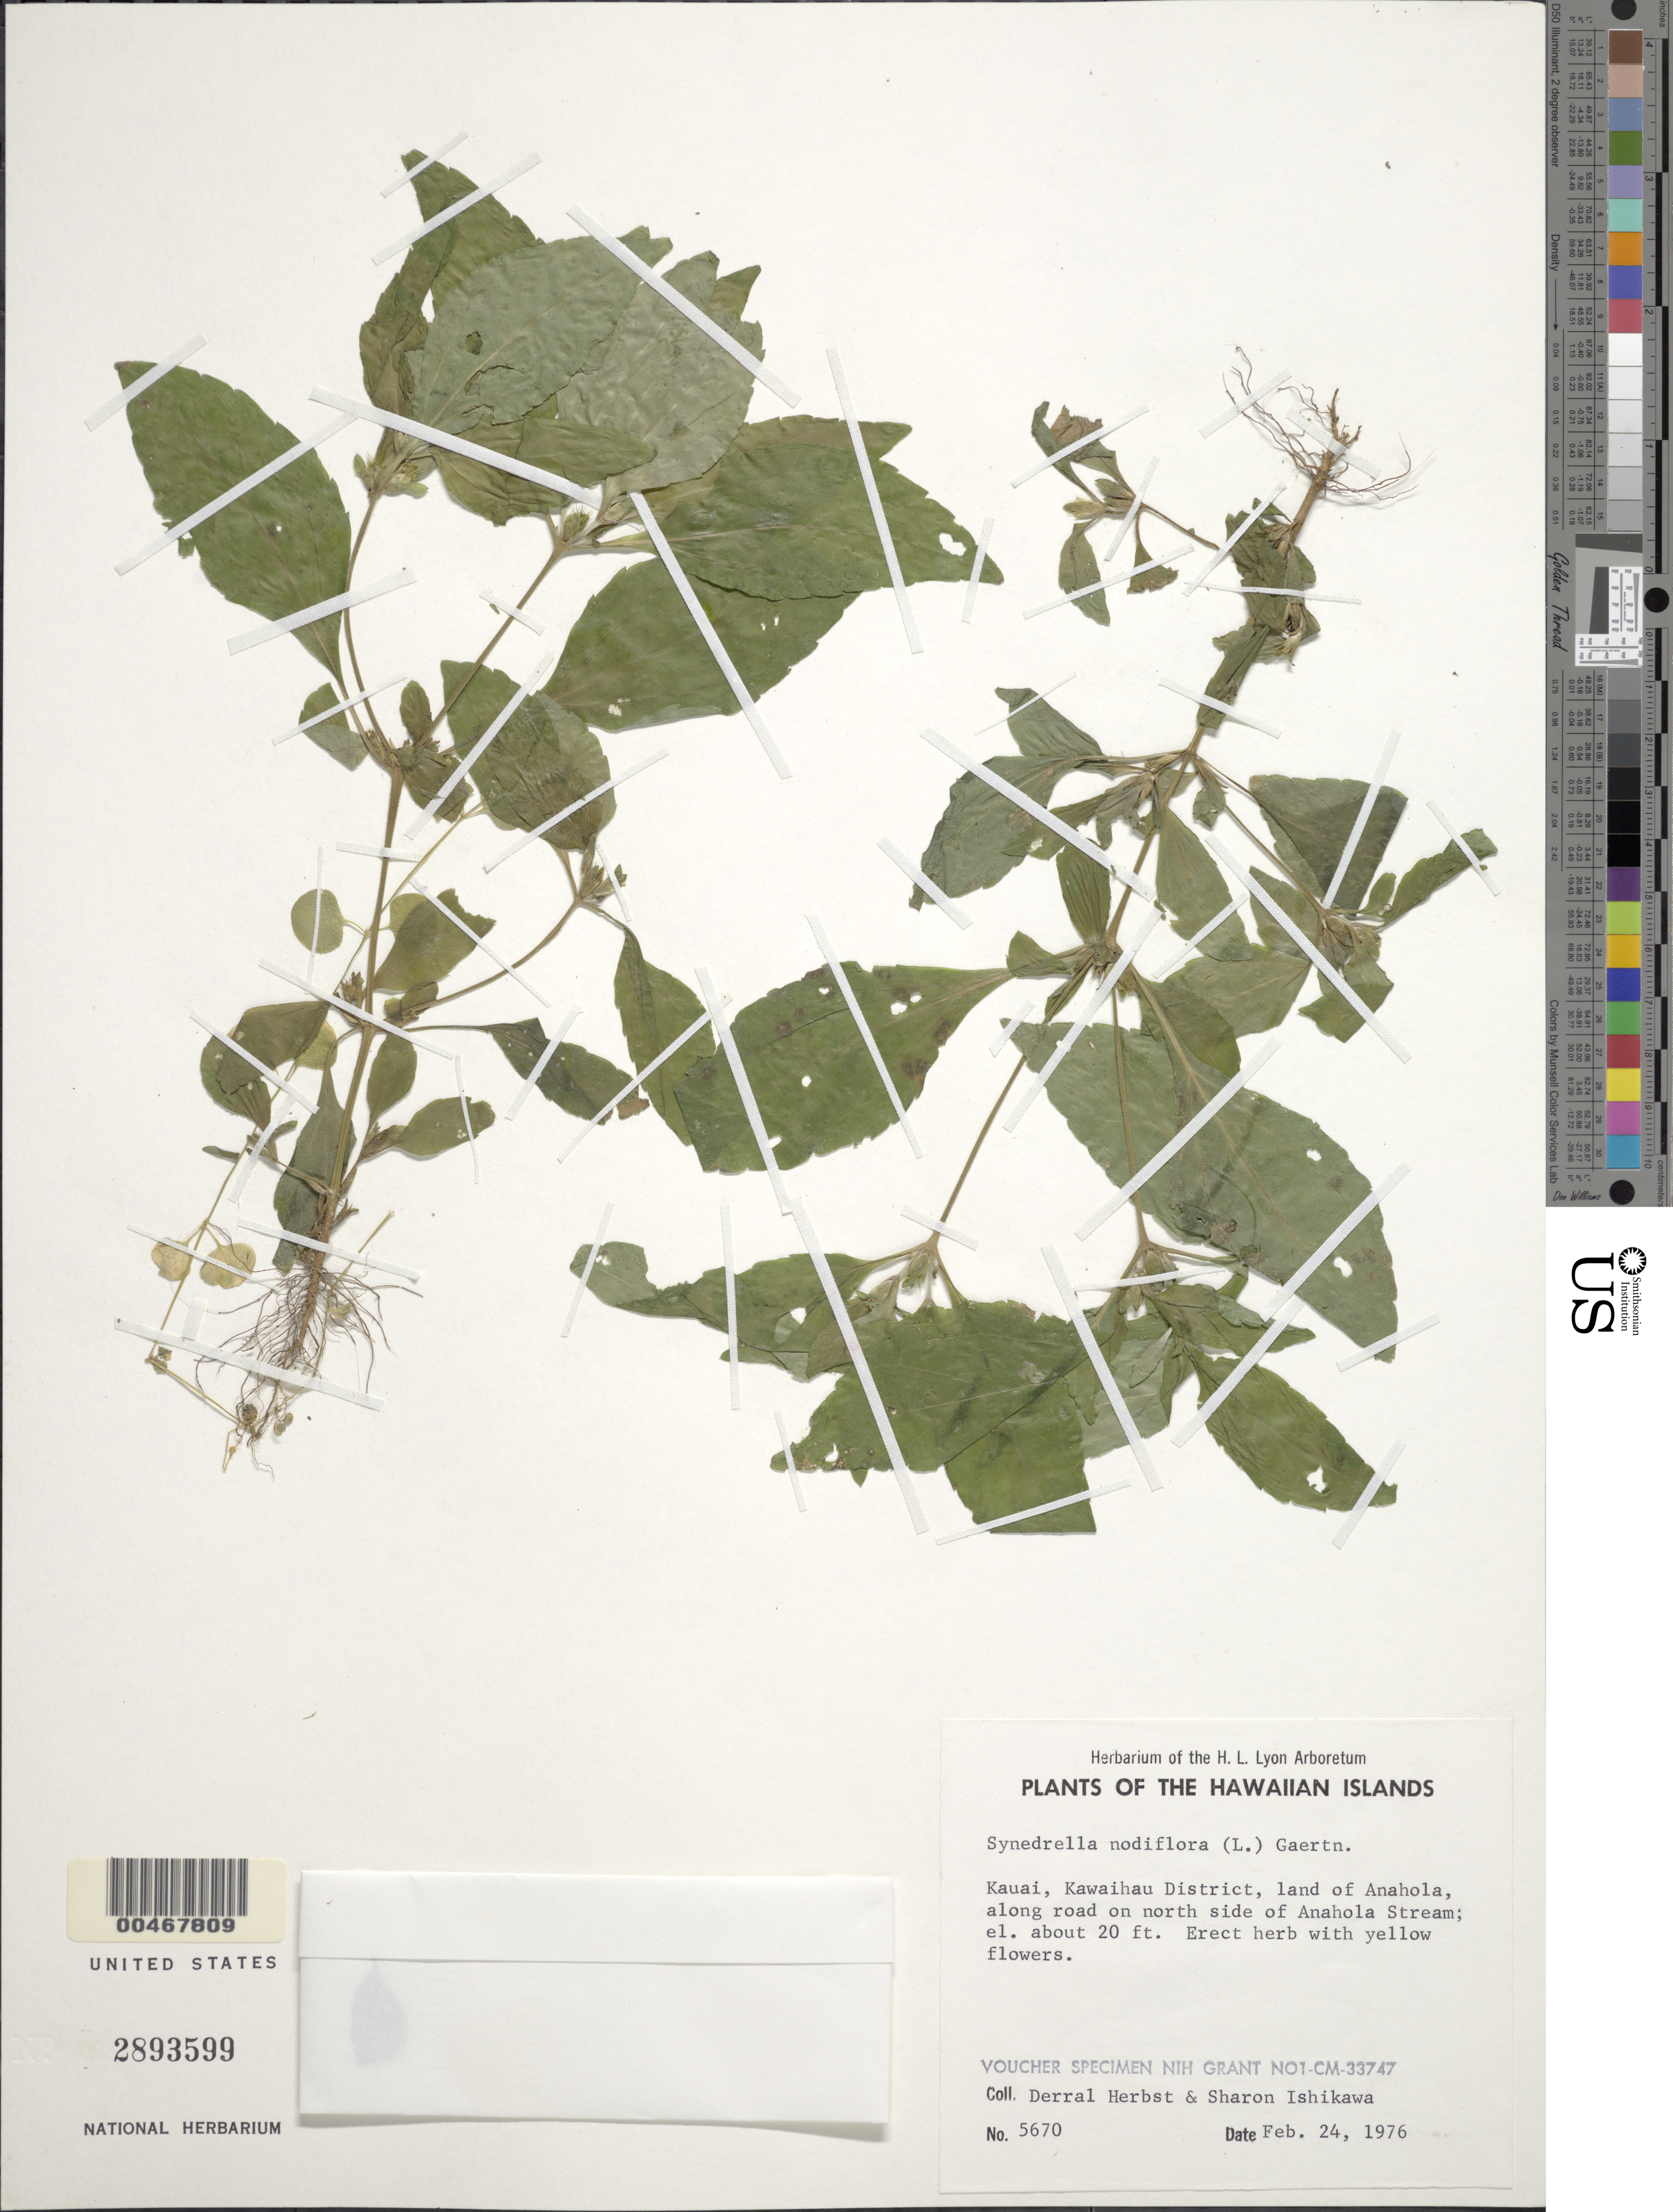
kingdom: Plantae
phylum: Tracheophyta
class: Magnoliopsida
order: Asterales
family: Asteraceae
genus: Synedrella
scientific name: Synedrella nodiflora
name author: (L.) Gaertn.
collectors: D. R. Herbst & S. Ishikawa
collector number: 5670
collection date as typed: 24 Feb 1976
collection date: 1976-02-24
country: United States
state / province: Hawaii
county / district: Kauai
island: Kaua'i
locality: Kawaihau Dist., land of Anahola, along rd on N side of Anahola Stream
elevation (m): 6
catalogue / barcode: US 2893599